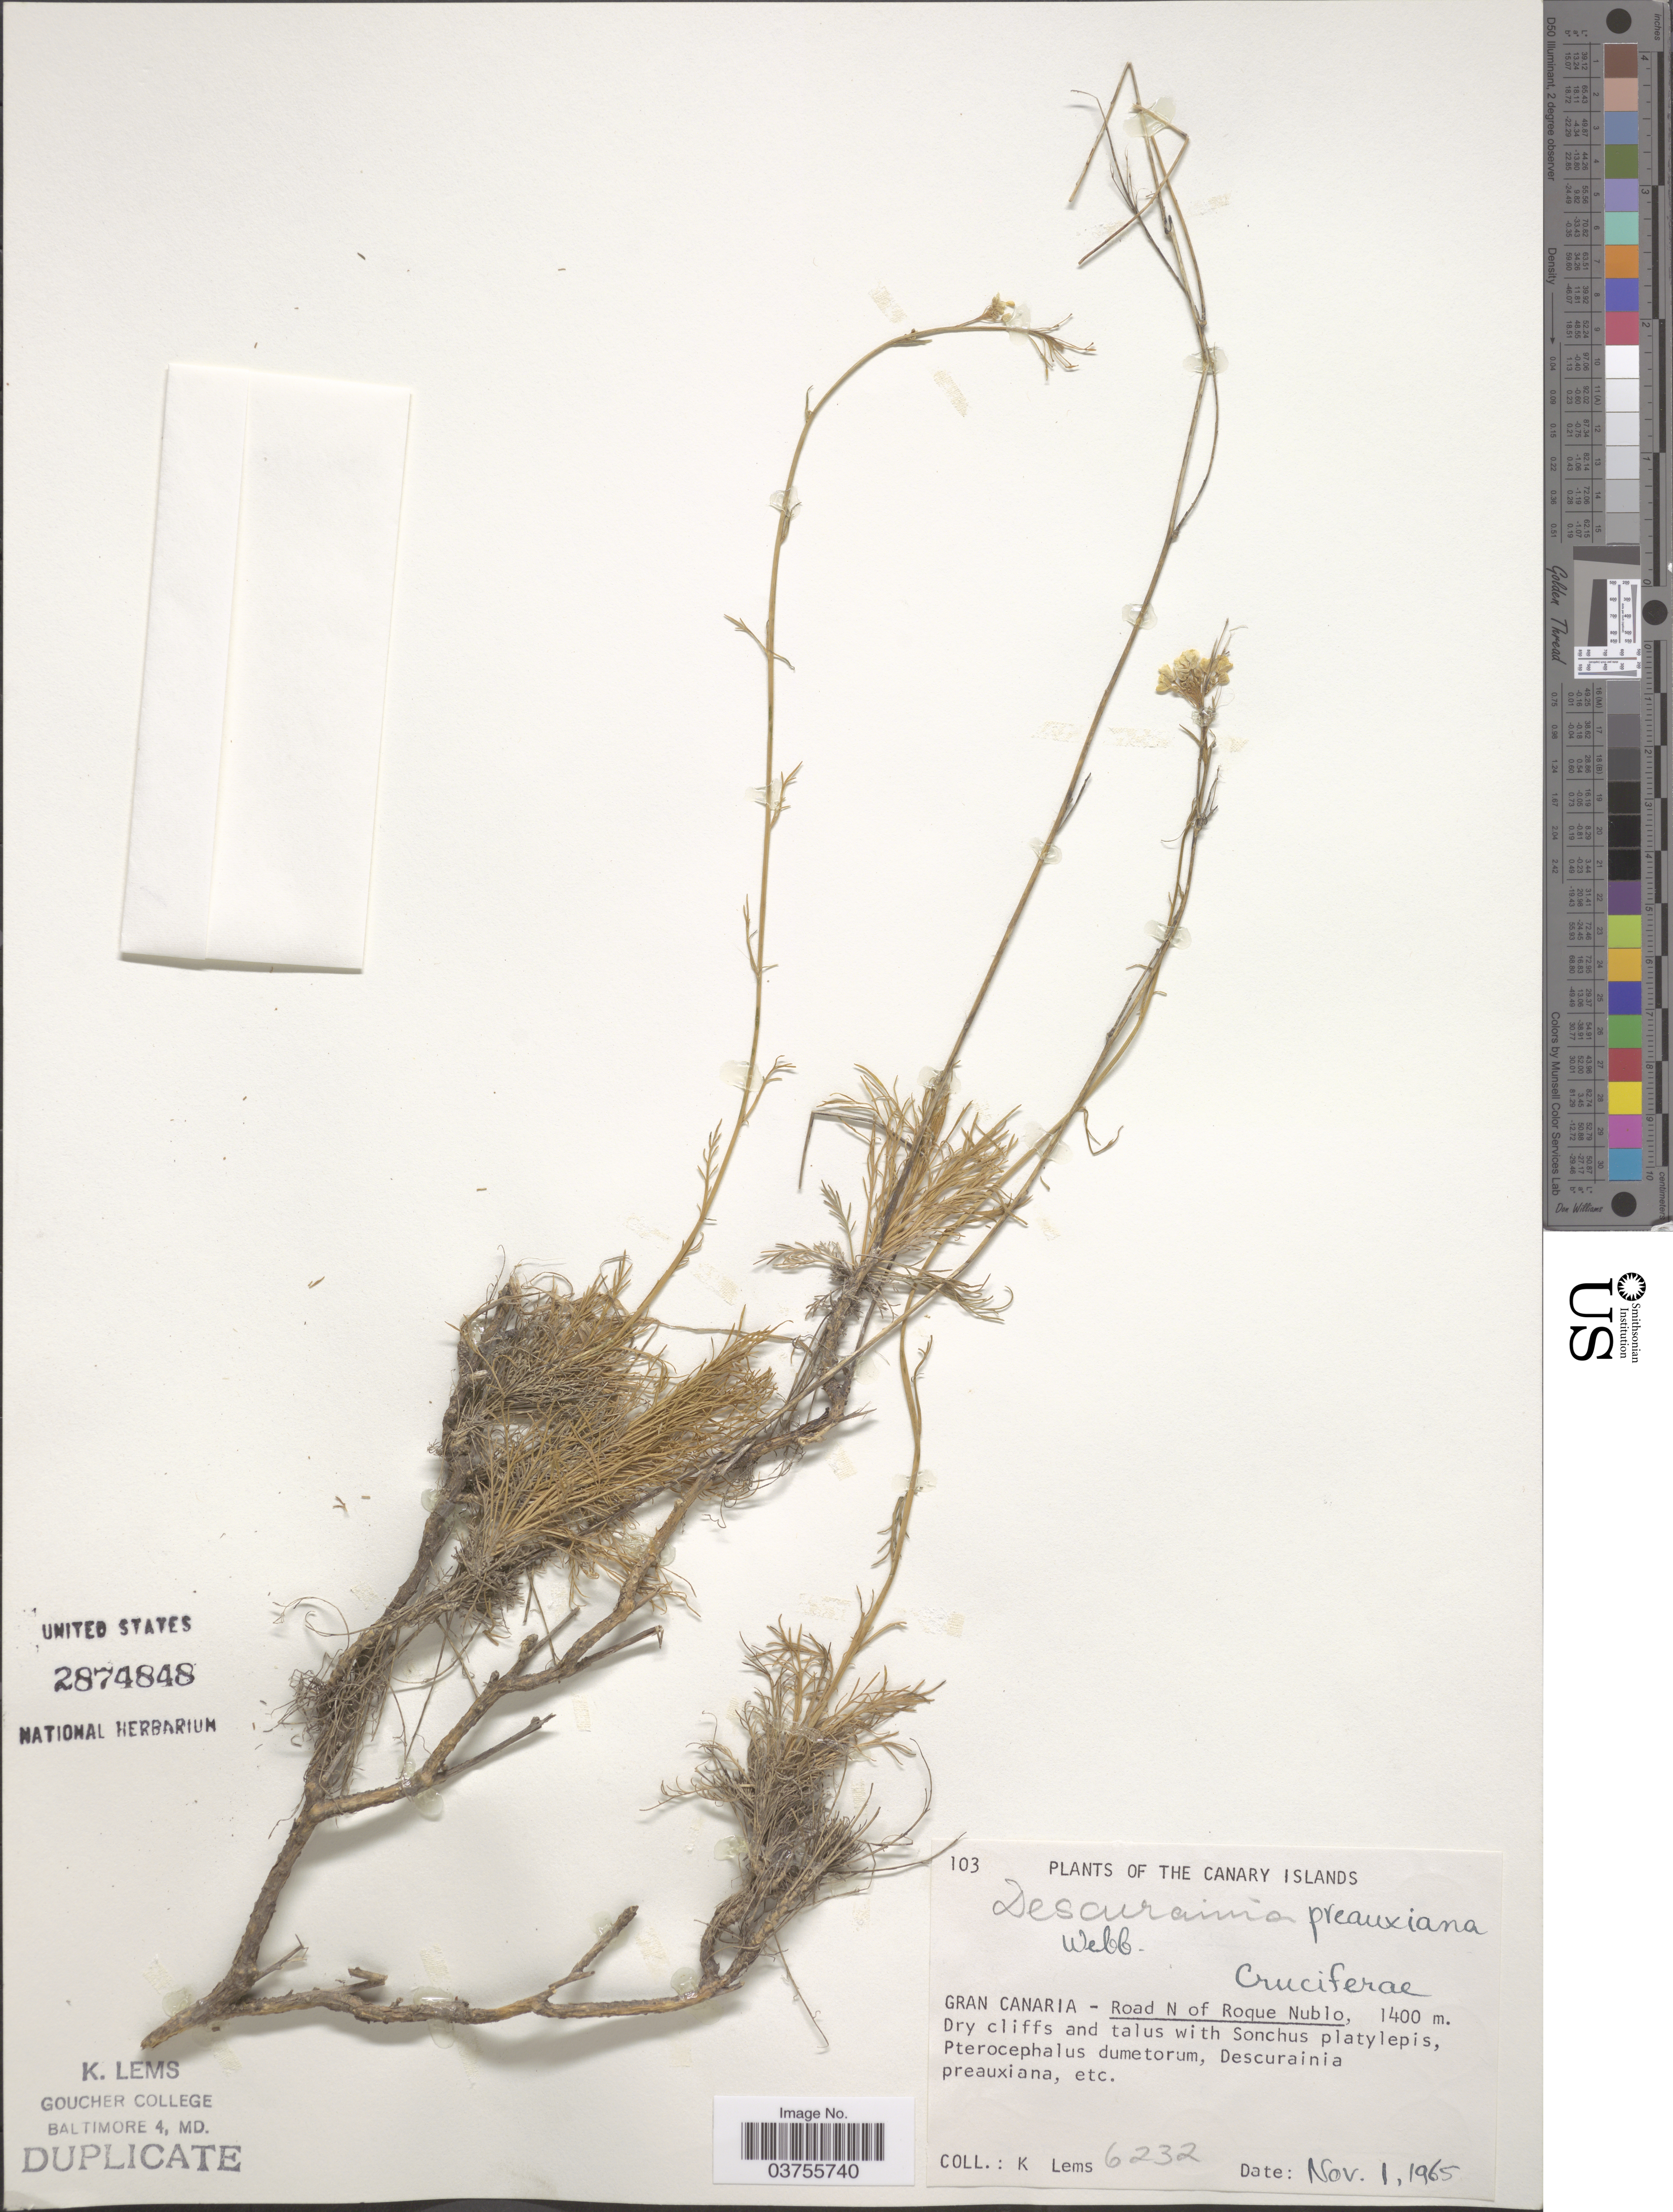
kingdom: Plantae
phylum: Tracheophyta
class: Magnoliopsida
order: Brassicales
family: Brassicaceae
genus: Descurainia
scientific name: Descurainia preauxiana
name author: (Webb) Webb ex O.E. Schulz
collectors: K. Lems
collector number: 6232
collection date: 1965-11-01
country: Spain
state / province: Canarias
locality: The Canary Islands. Gran Canaria - Road N of Roque Nublo.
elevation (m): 1400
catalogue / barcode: US 2874848